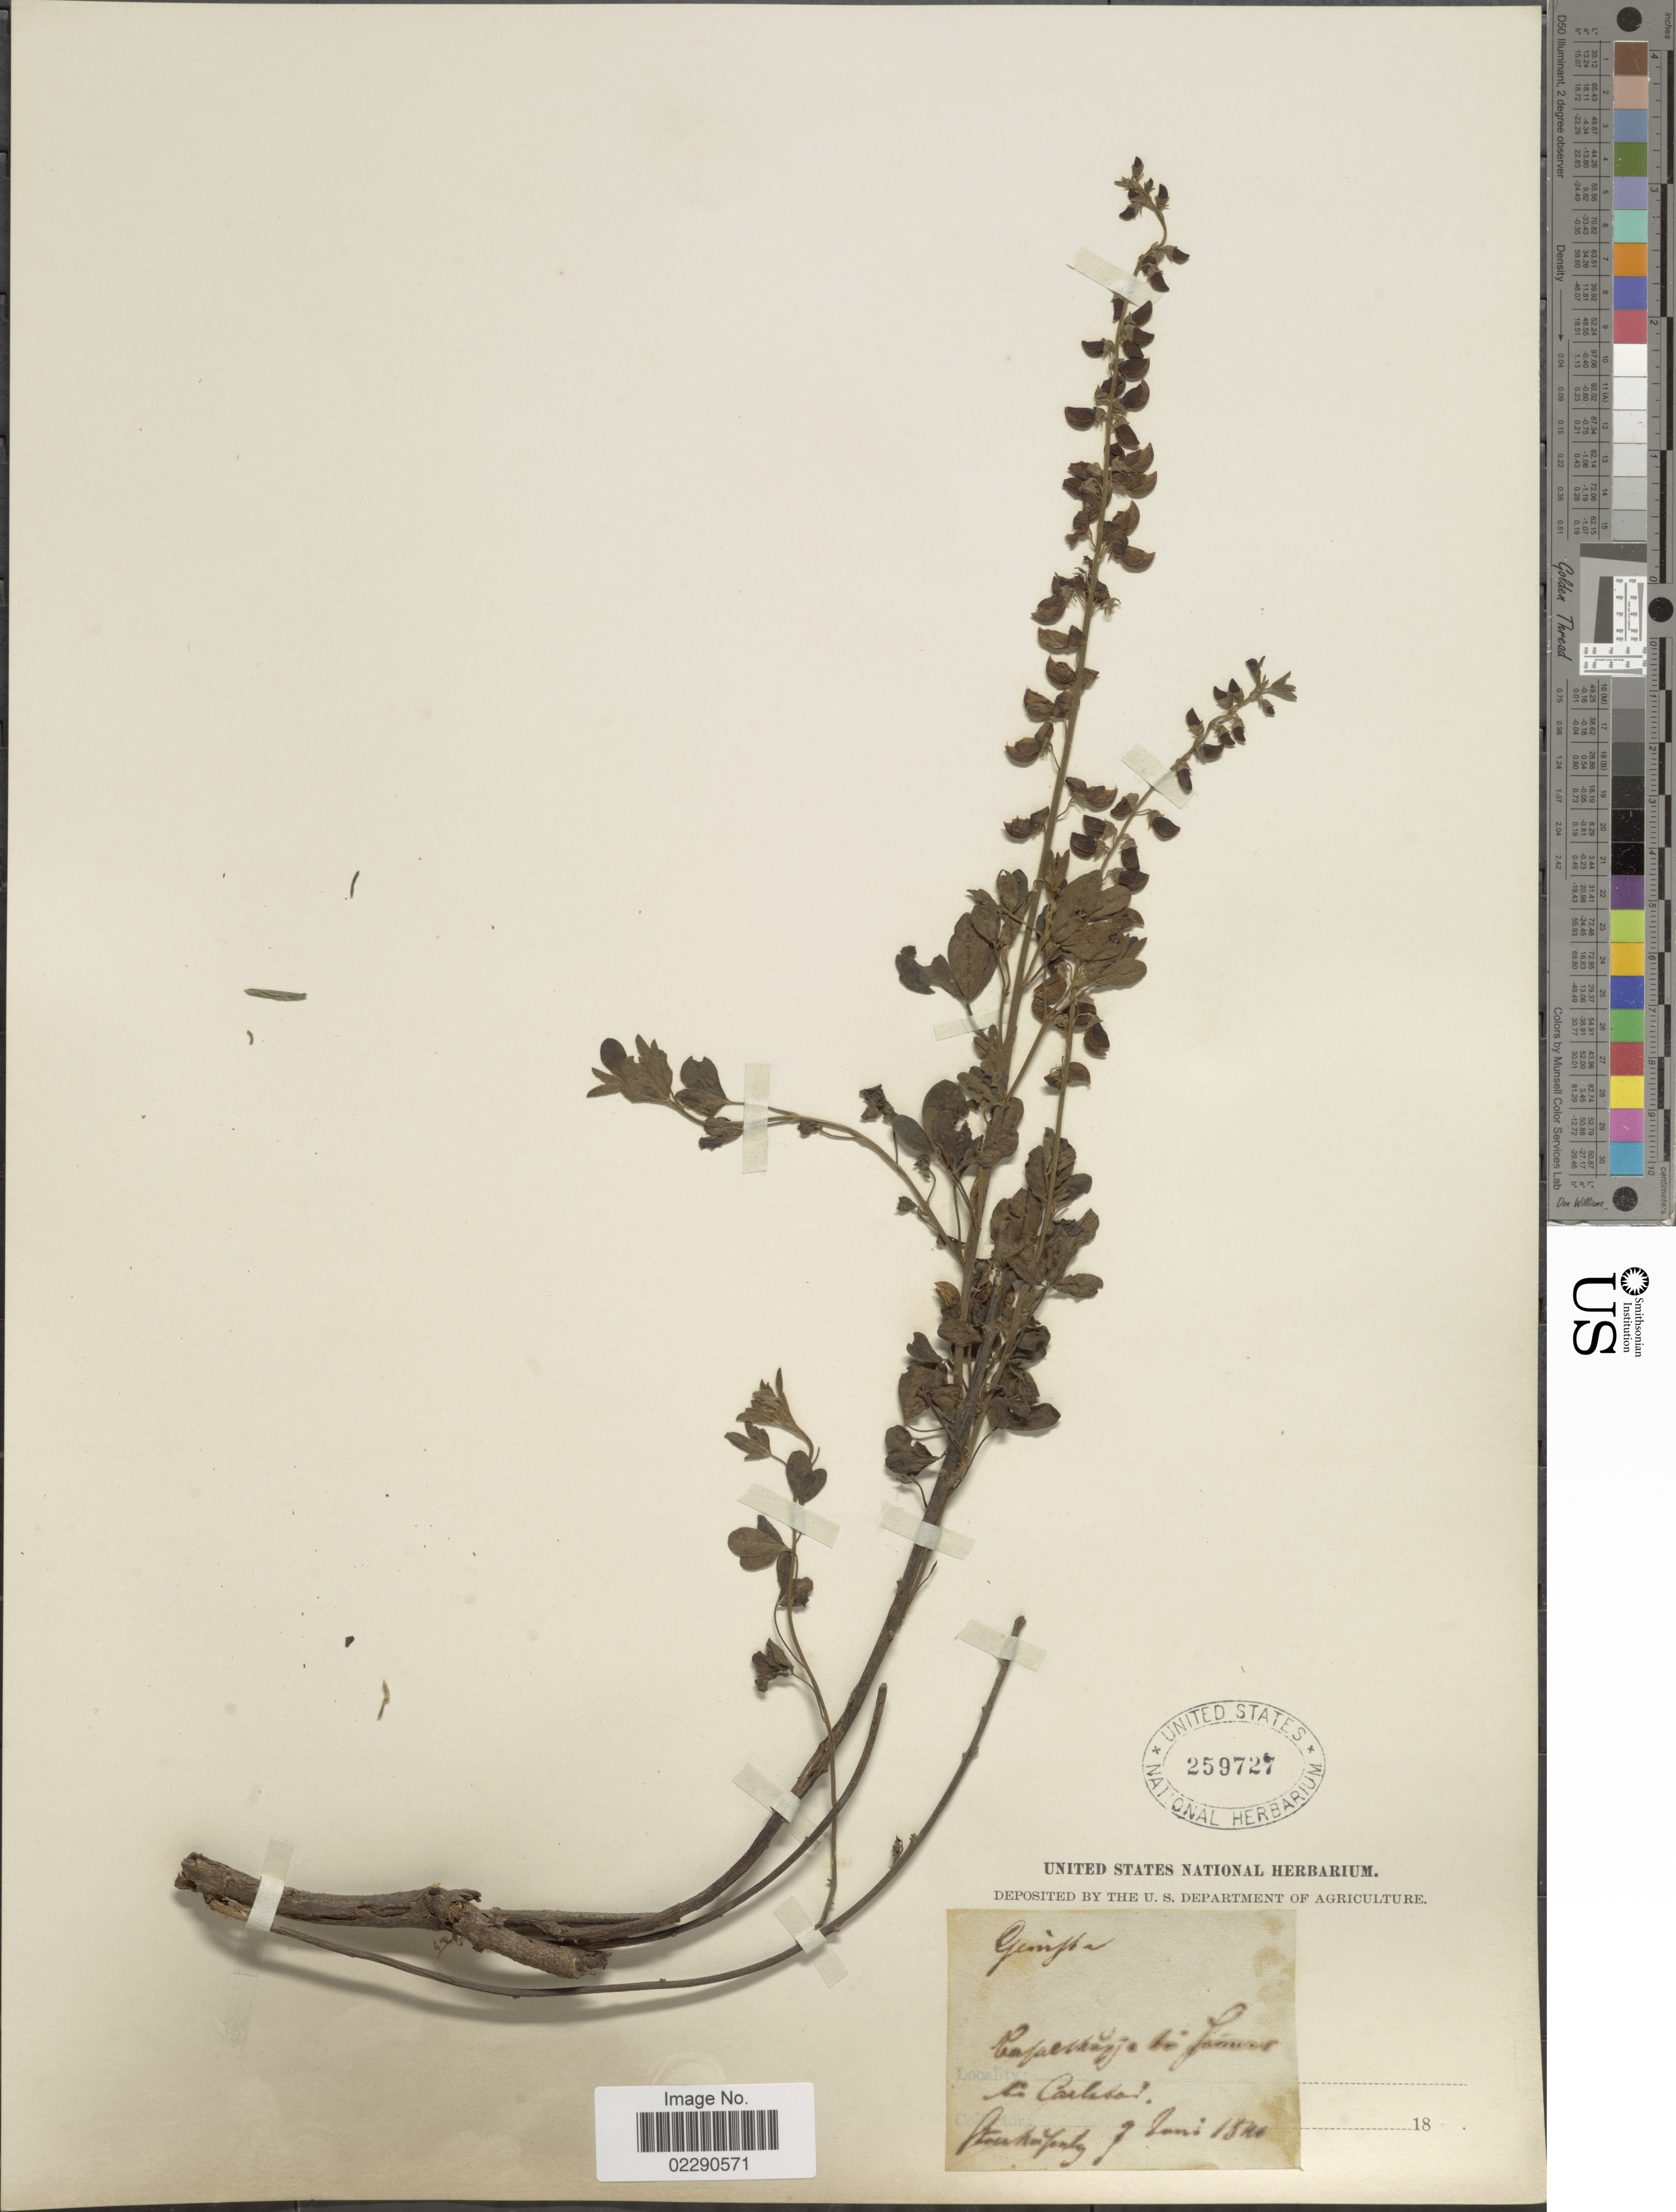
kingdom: Plantae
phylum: Tracheophyta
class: Magnoliopsida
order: Fabales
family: Fabaceae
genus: Genista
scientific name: Genista sp.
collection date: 1846-06-07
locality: Carlsbad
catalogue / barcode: US 259727